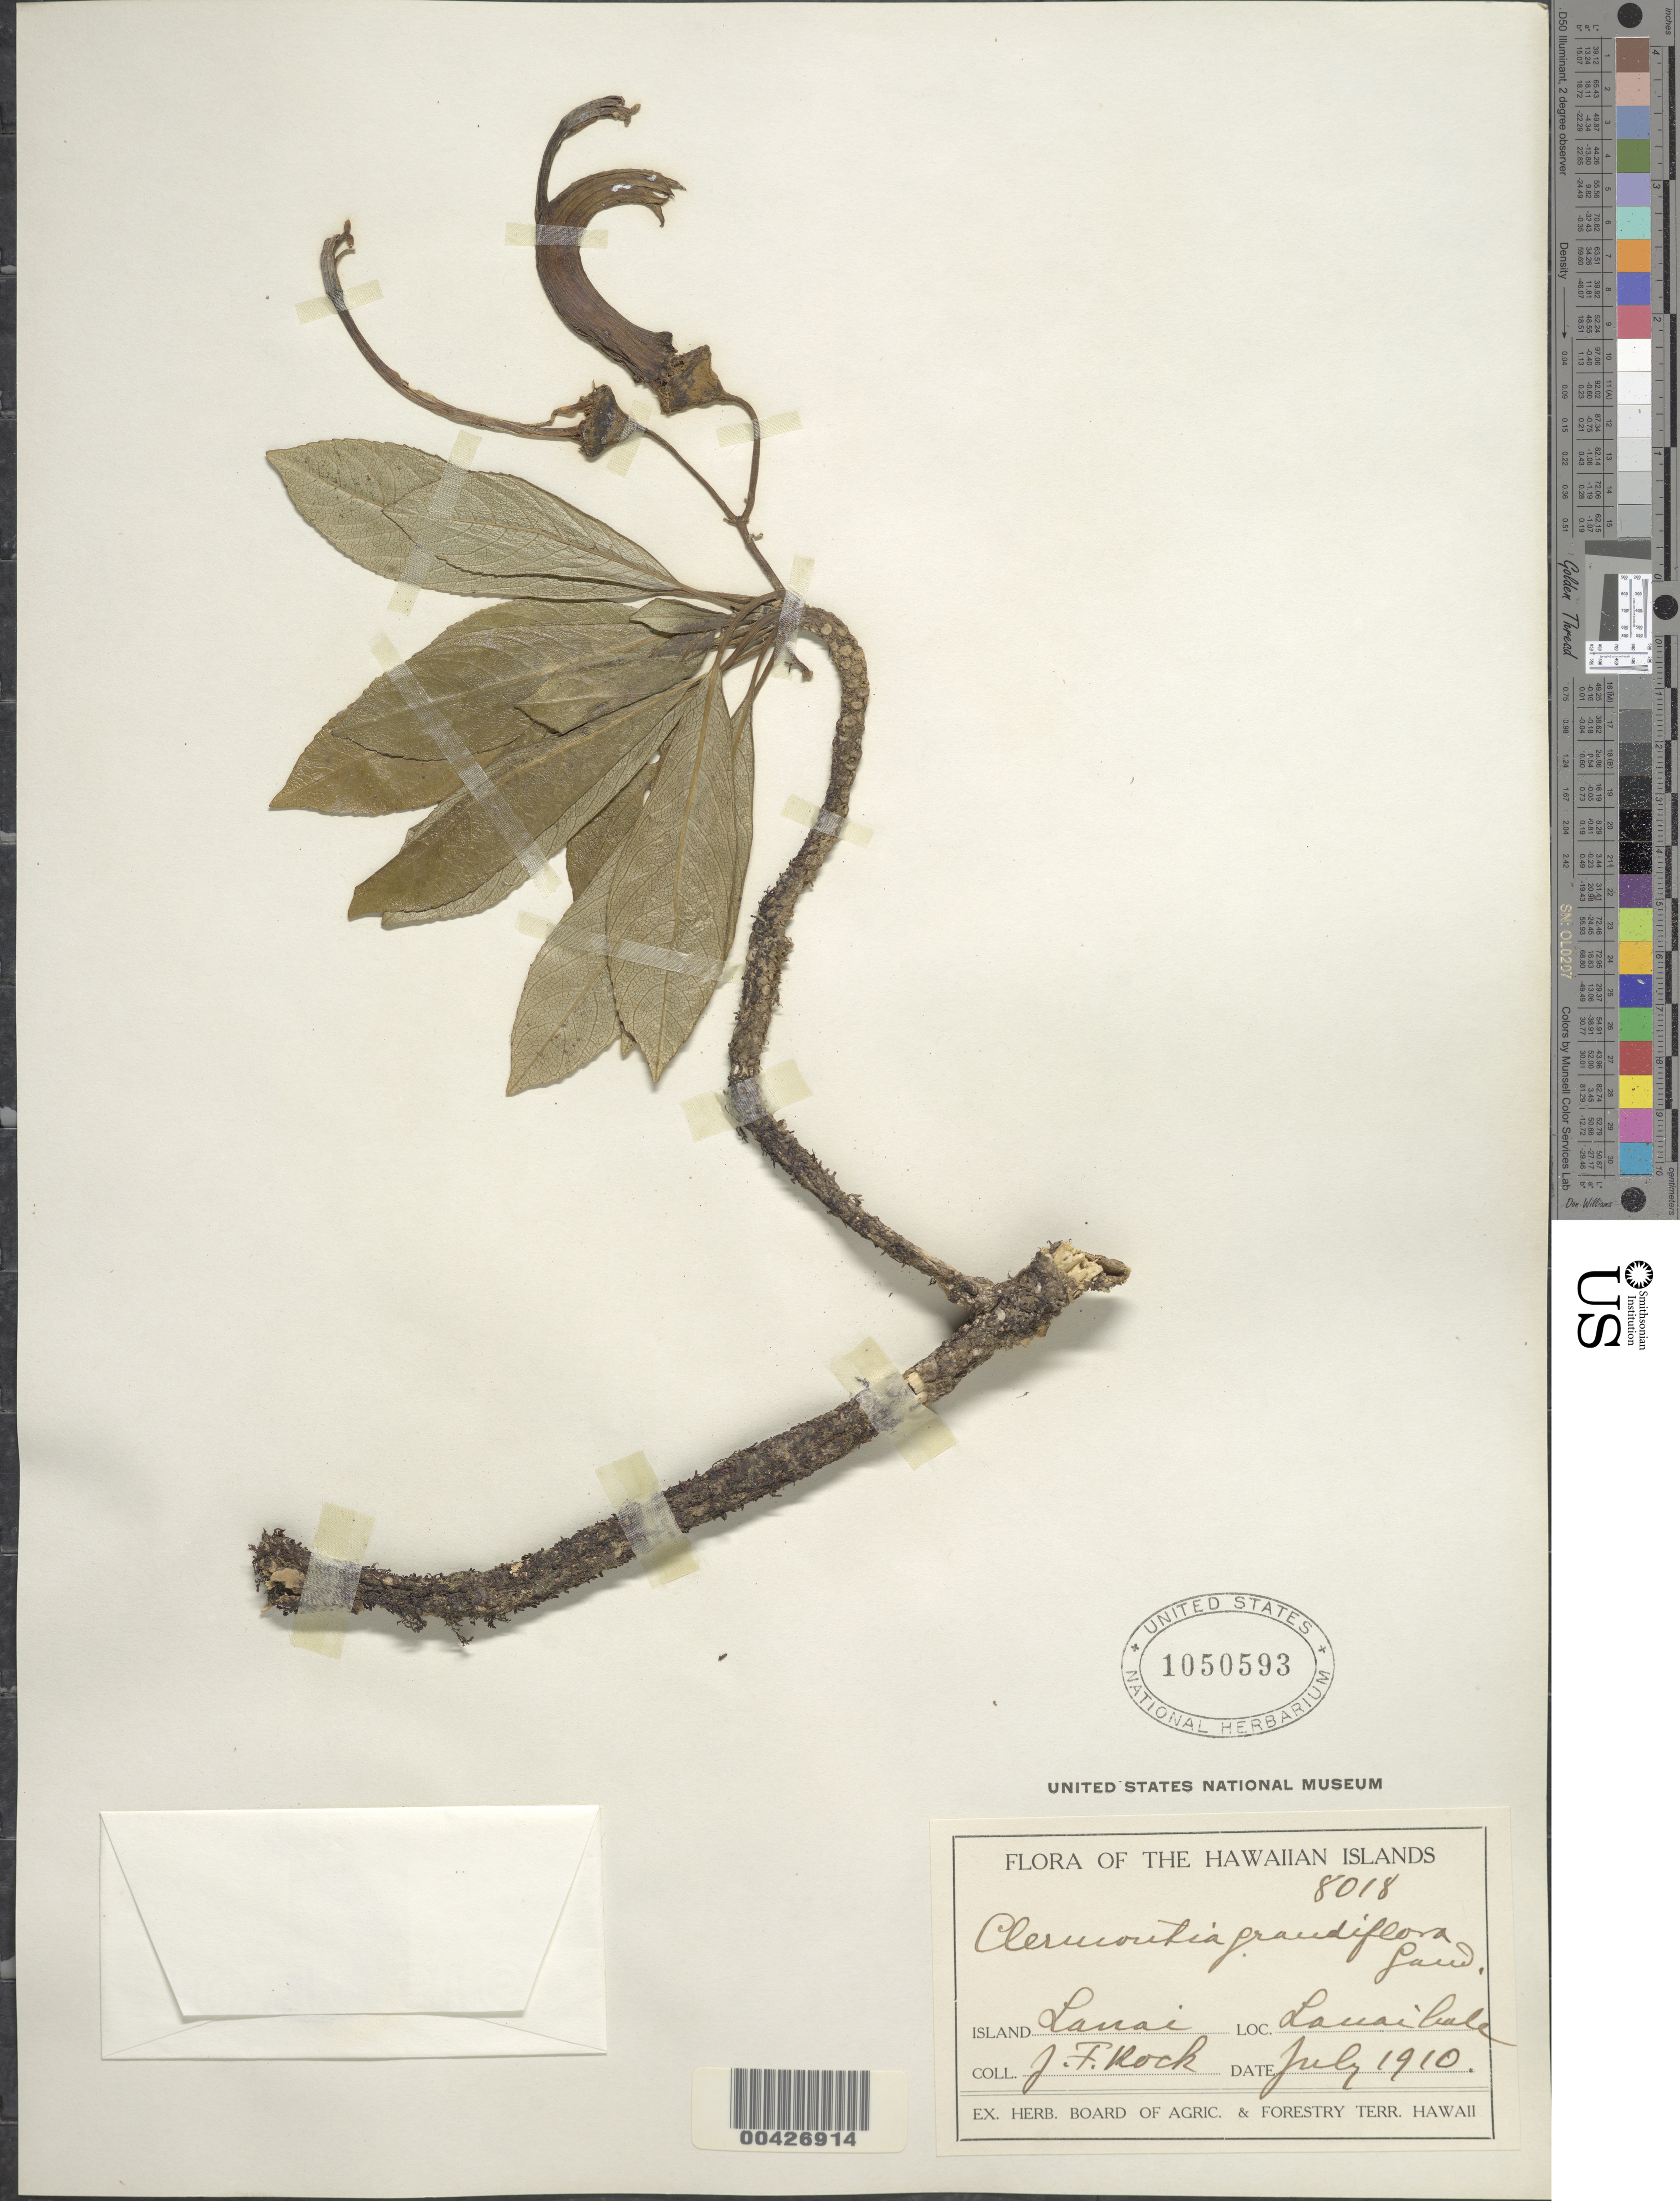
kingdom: Plantae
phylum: Tracheophyta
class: Magnoliopsida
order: Asterales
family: Campanulaceae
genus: Clermontia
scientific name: Clermontia grandiflora subsp. munroi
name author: Gaudich.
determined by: Wagner, W. L., (BOT), Smithsonian Institution - National Museum of Natural History (UNITED STATES)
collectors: J. F. Rock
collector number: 8018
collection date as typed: Jul 1910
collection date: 1910-07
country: United States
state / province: Hawaii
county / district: Maui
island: Lana'i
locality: Lanaihale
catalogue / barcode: US 1050593